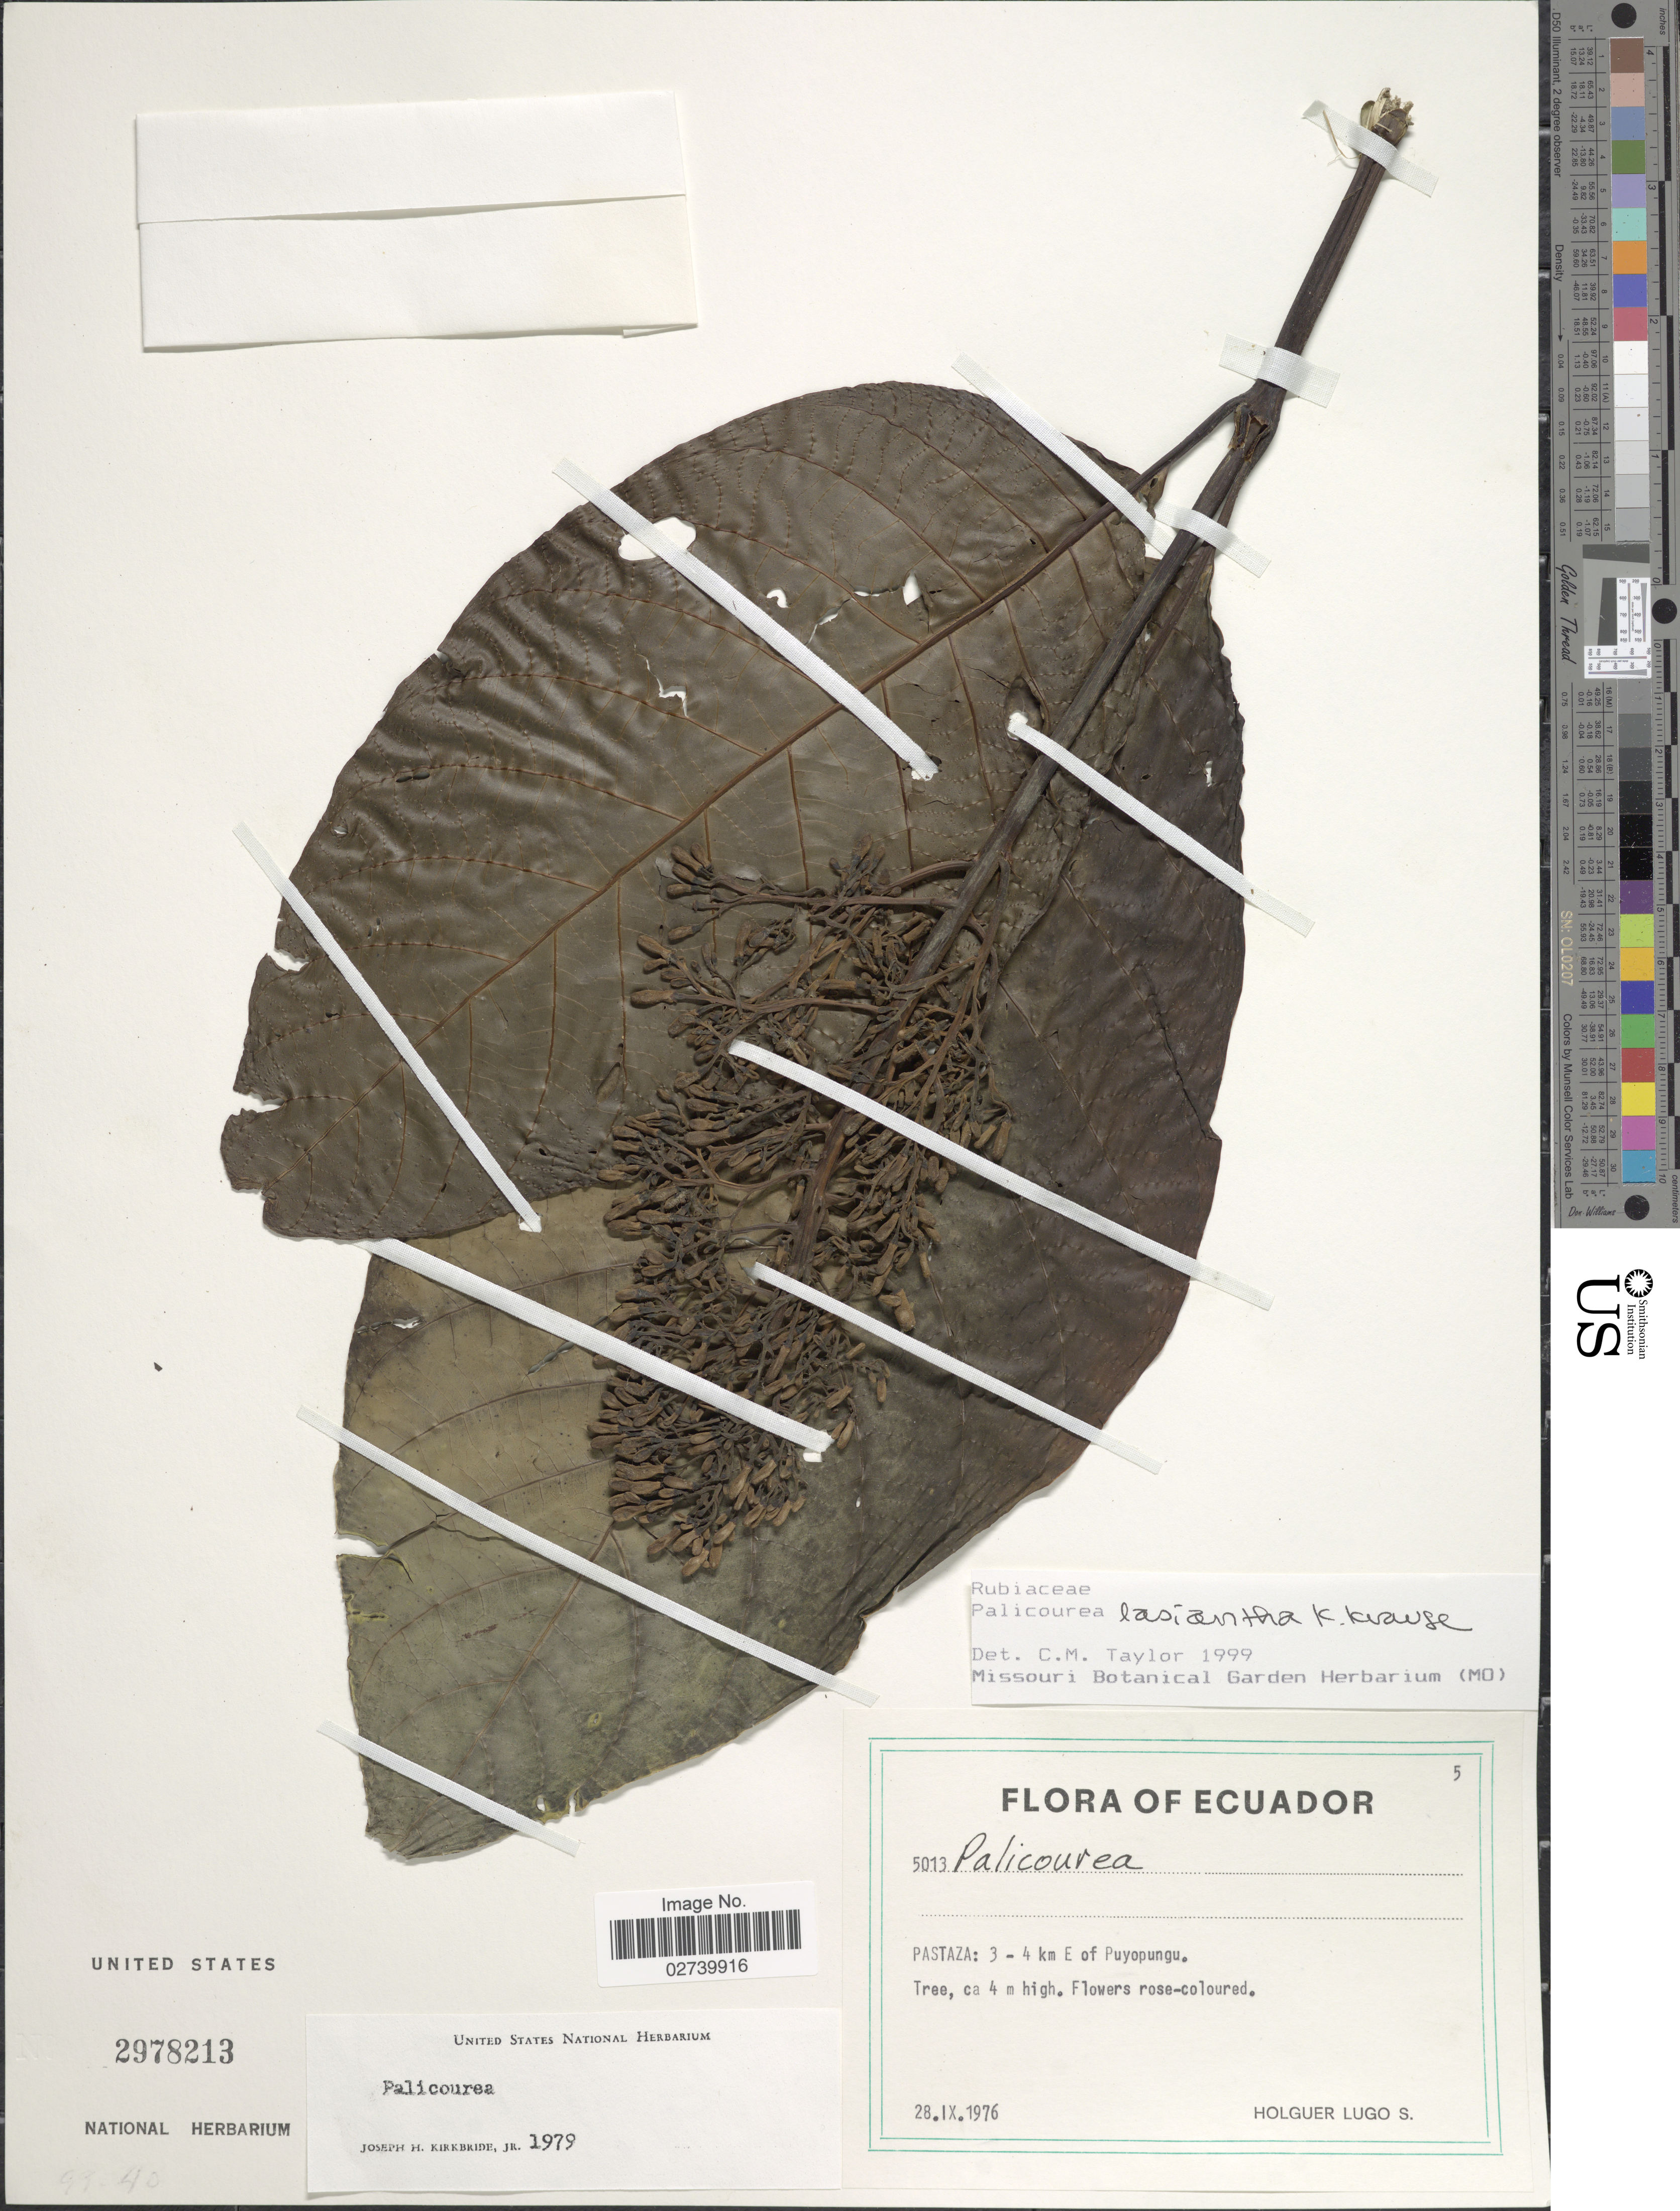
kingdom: Plantae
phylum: Tracheophyta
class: Magnoliopsida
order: Gentianales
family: Rubiaceae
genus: Palicourea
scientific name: Palicourea lasiantha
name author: Krause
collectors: H. Lugo S.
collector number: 5013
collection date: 1976-09-28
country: Ecuador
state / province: Pastaza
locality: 3 - 4 km E of Puyopungu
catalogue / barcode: US 2978213